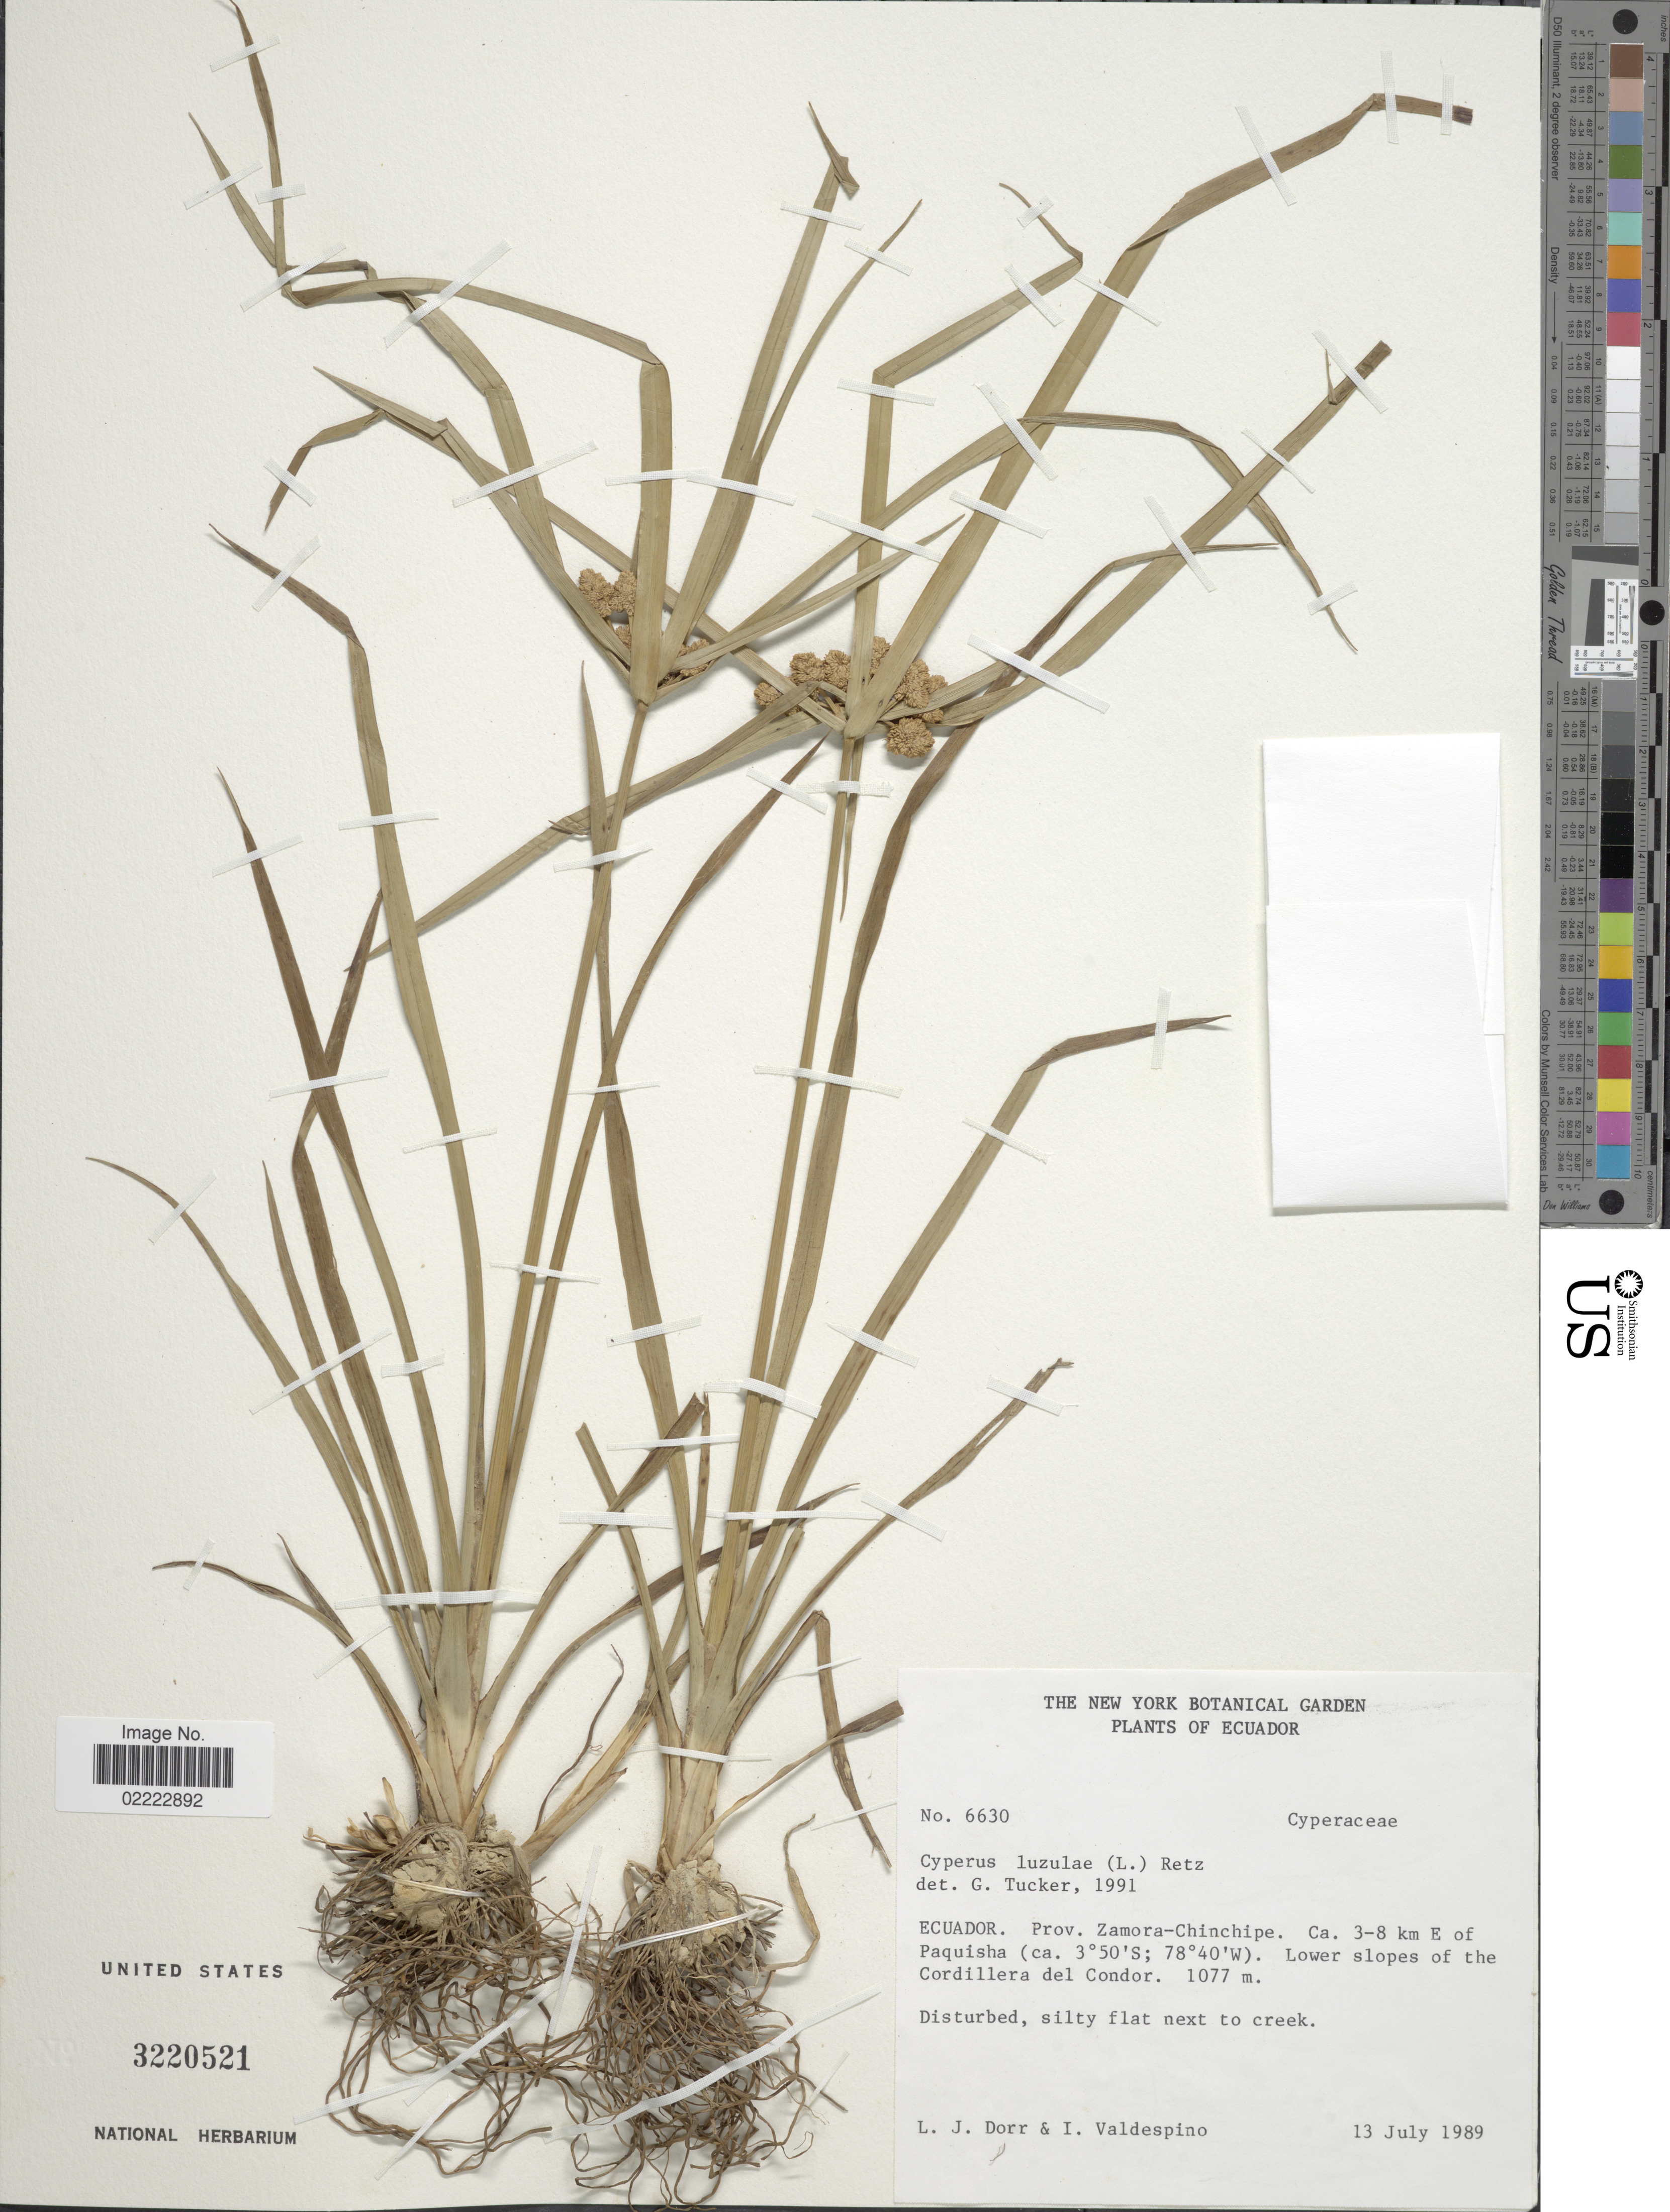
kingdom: Plantae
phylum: Tracheophyta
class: Liliopsida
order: Poales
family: Cyperaceae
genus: Cyperus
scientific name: Cyperus luzulae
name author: (L.) Rottb. ex Retz.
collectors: L. J. Dorr & I. Valdespinio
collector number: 6630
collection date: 1989-07-13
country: Ecuador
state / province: Zamora-Chinchipe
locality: Prov. Zamora- Chinchipe. Ca 3-8 km E of Paquisha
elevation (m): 1077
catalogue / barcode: US 3220521